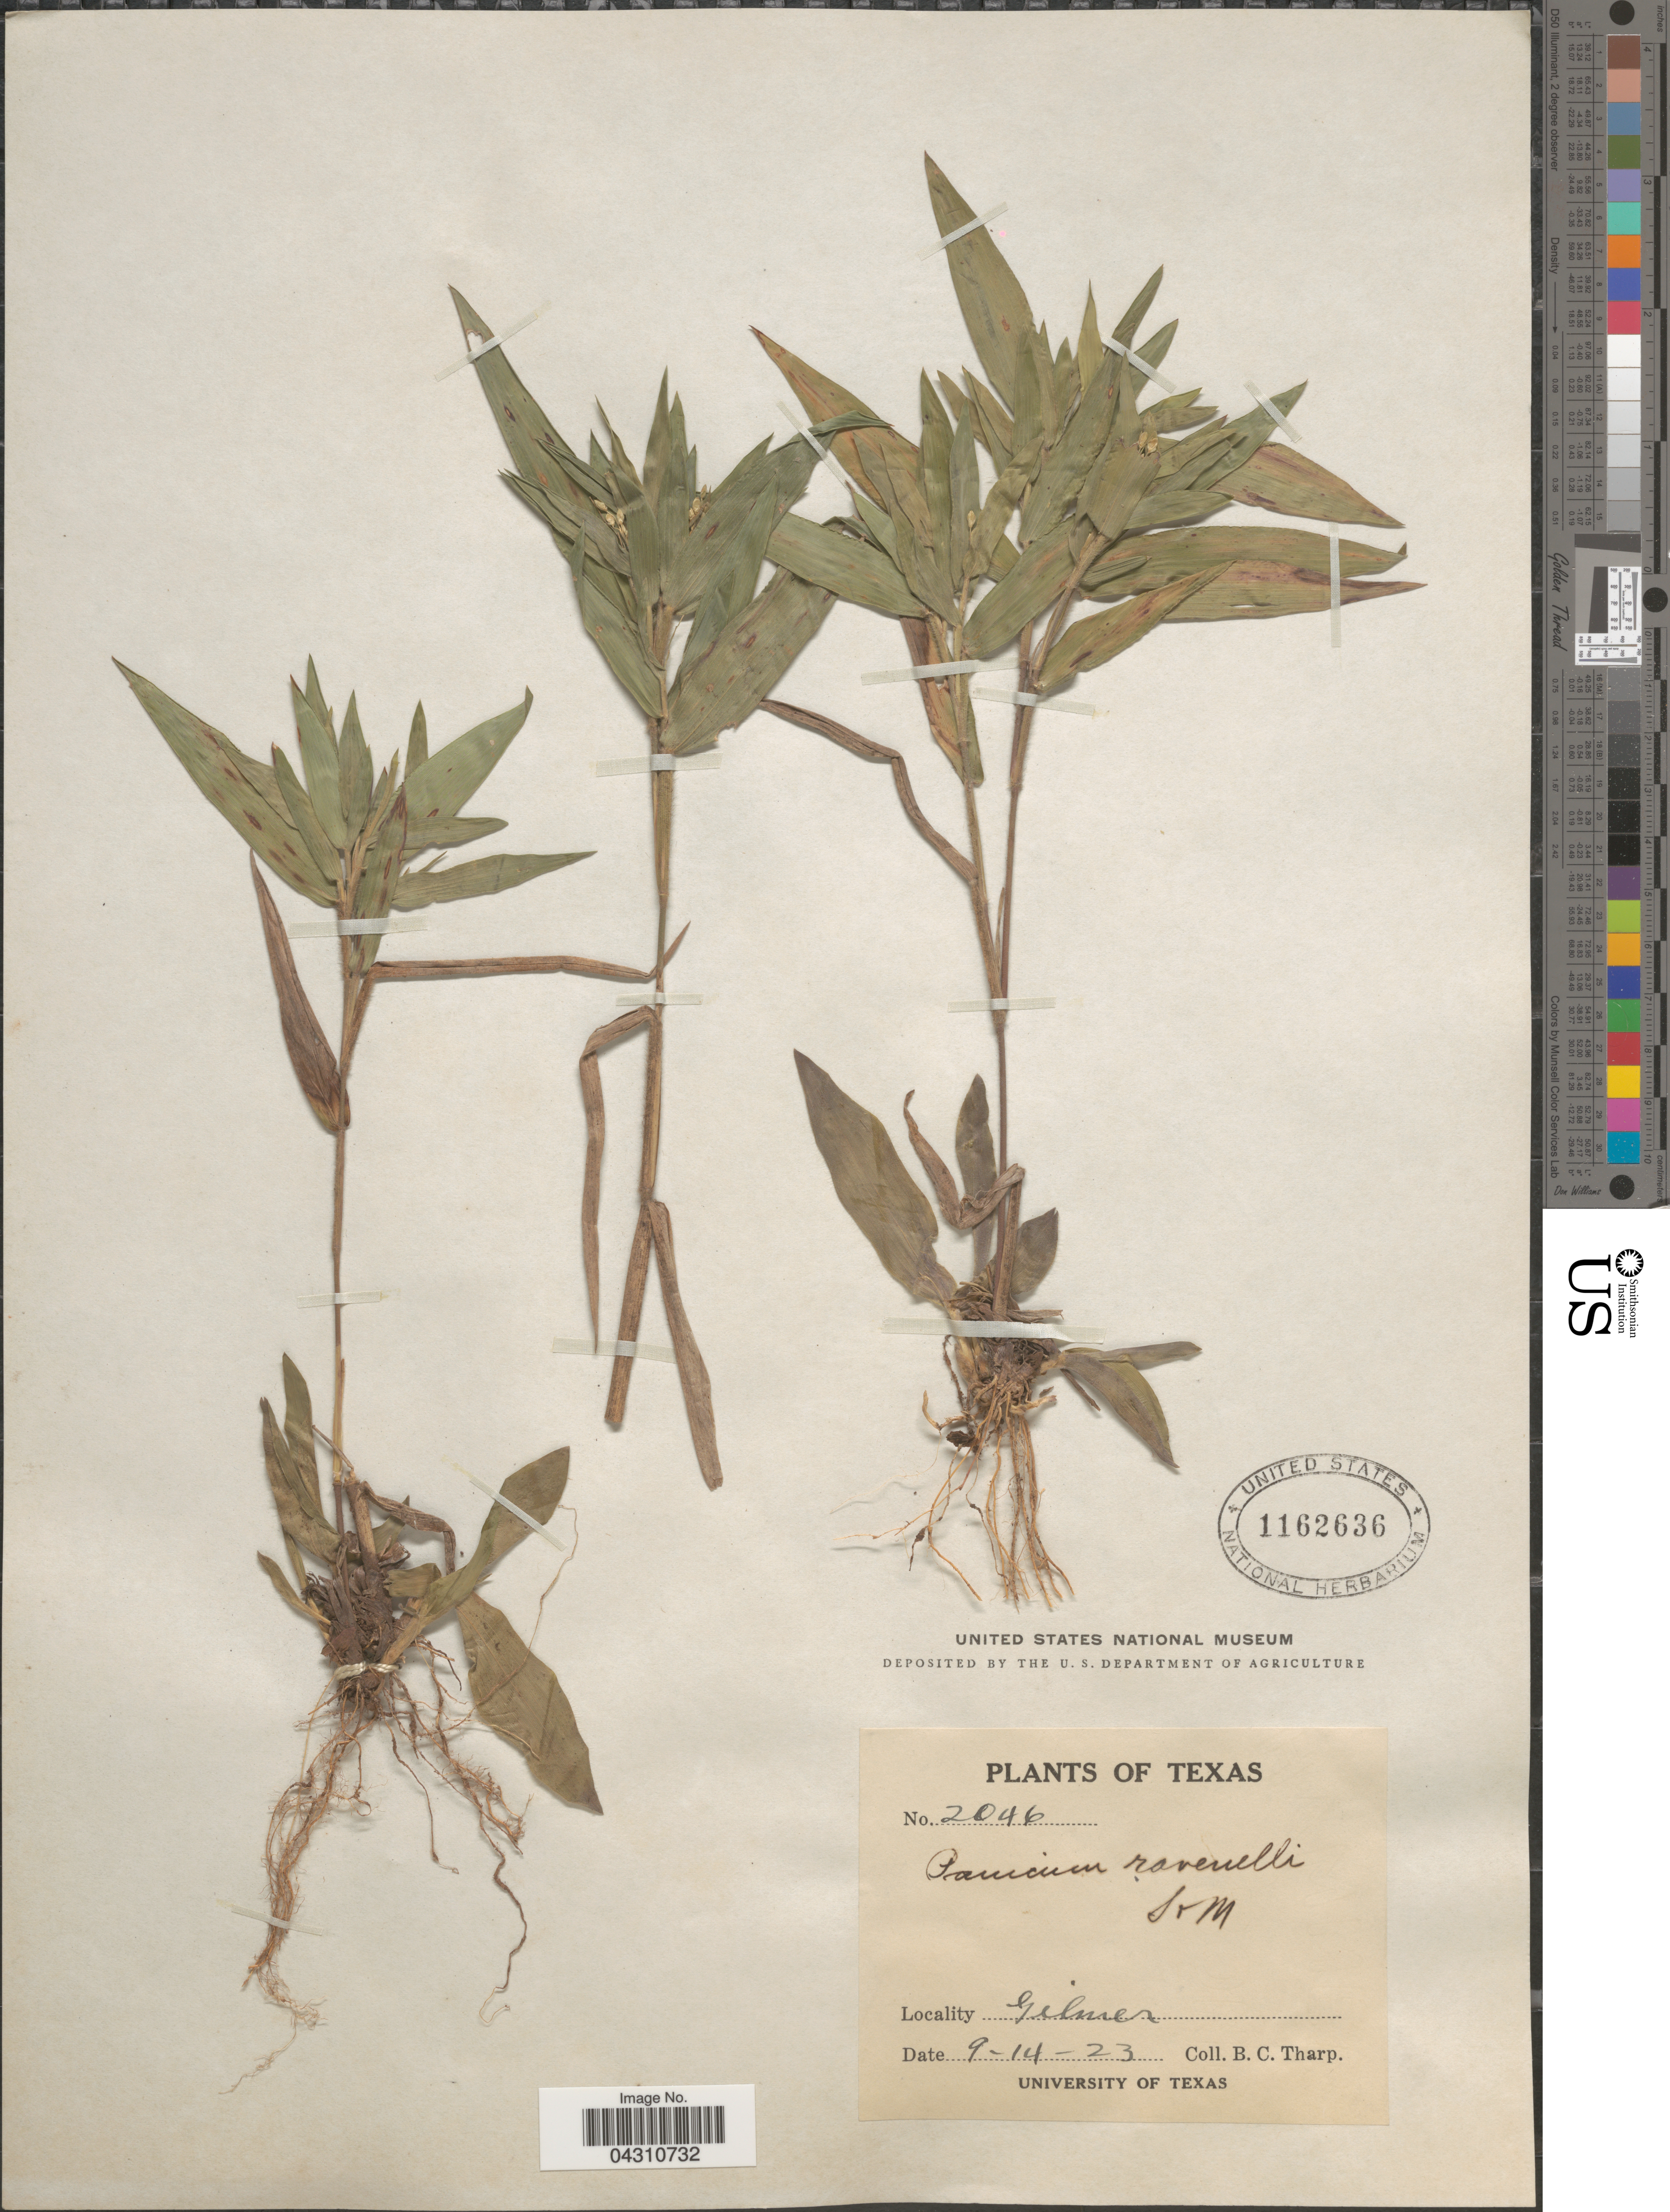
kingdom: Plantae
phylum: Tracheophyta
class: Liliopsida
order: Poales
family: Poaceae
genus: Dichanthelium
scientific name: Dichanthelium ravenelii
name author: (Scribn. & Merr.) Gould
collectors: B. C. Tharp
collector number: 2046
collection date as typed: Transcribed d/m/y: 14/9/23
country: United States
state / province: Texas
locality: Gilmer.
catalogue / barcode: US 1162636